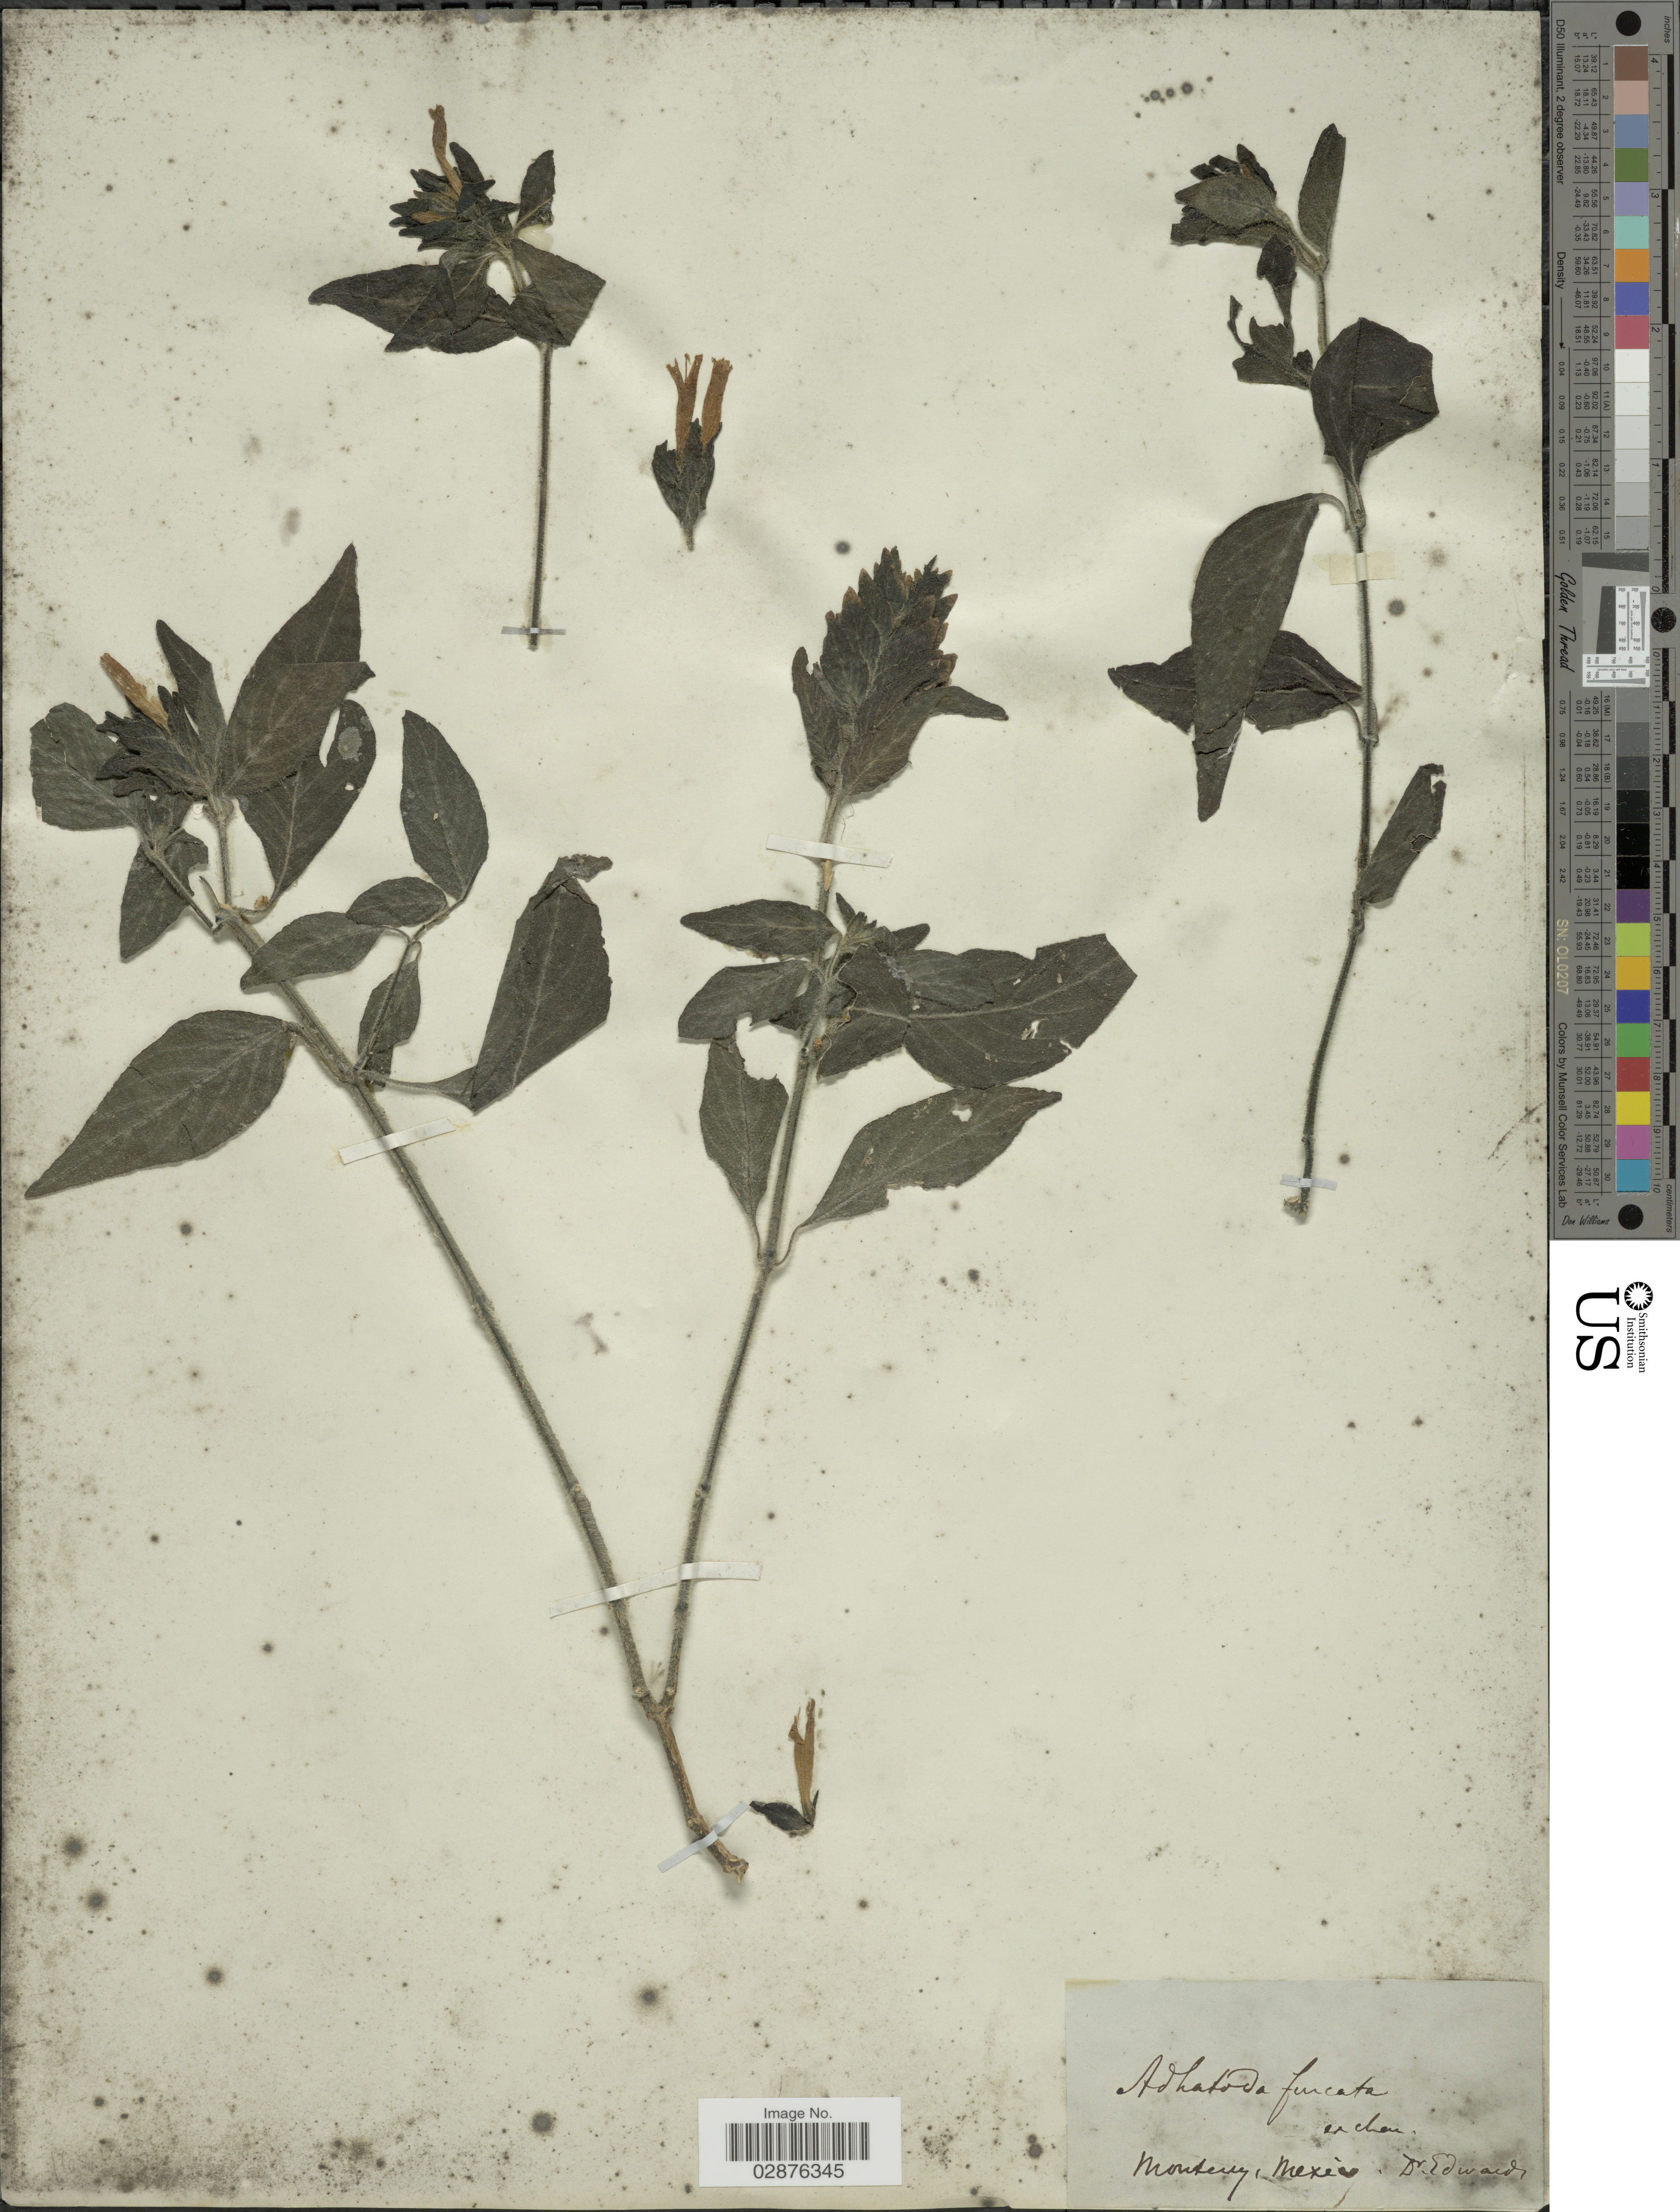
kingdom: Plantae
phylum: Tracheophyta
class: Magnoliopsida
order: Lamiales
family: Acanthaceae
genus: Justicia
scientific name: Justicia fulvicoma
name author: Schltdl. & Cham.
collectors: L. Edwards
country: Mexico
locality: Monterey.